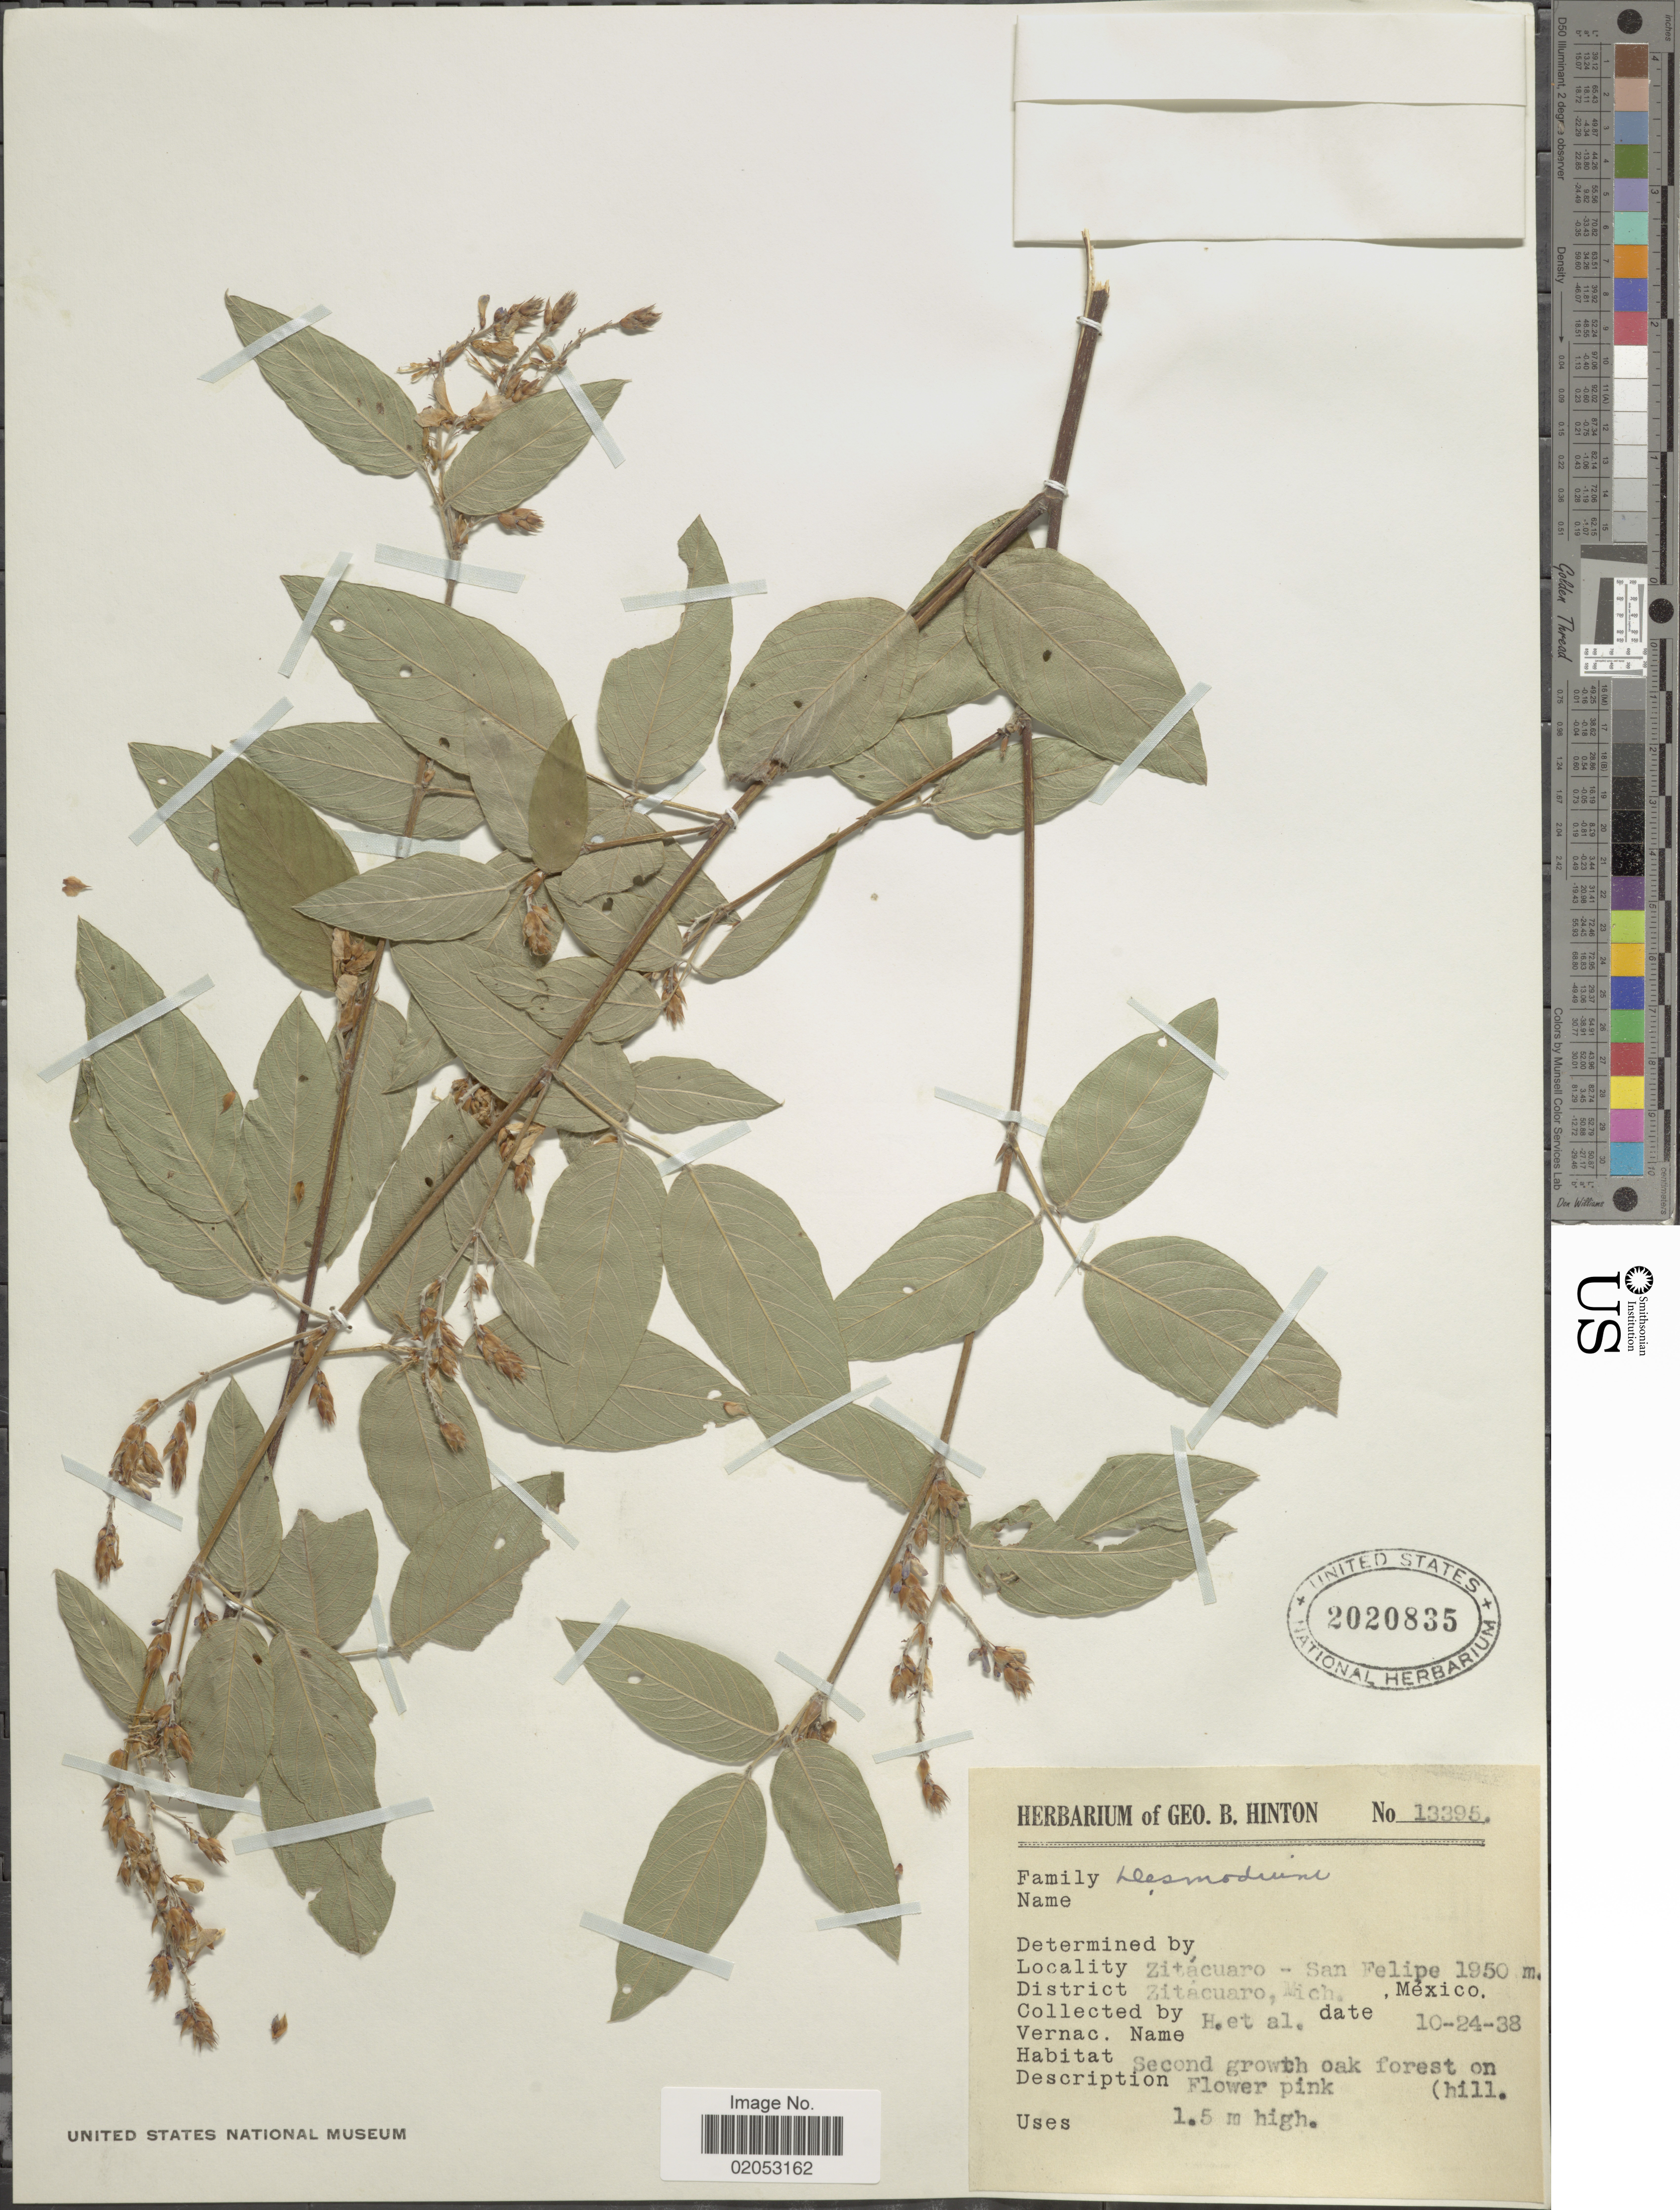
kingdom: Plantae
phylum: Tracheophyta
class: Magnoliopsida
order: Fabales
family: Fabaceae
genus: Desmodium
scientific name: Desmodium sp.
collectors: G. B. Hinton & et al.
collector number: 13395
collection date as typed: Transcribed d/m/y: 24/10/38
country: Mexico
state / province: Michoacán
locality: Zitácuaro - San Felipe. District Zitácuaro, Mich., México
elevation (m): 1950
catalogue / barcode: US 2020835